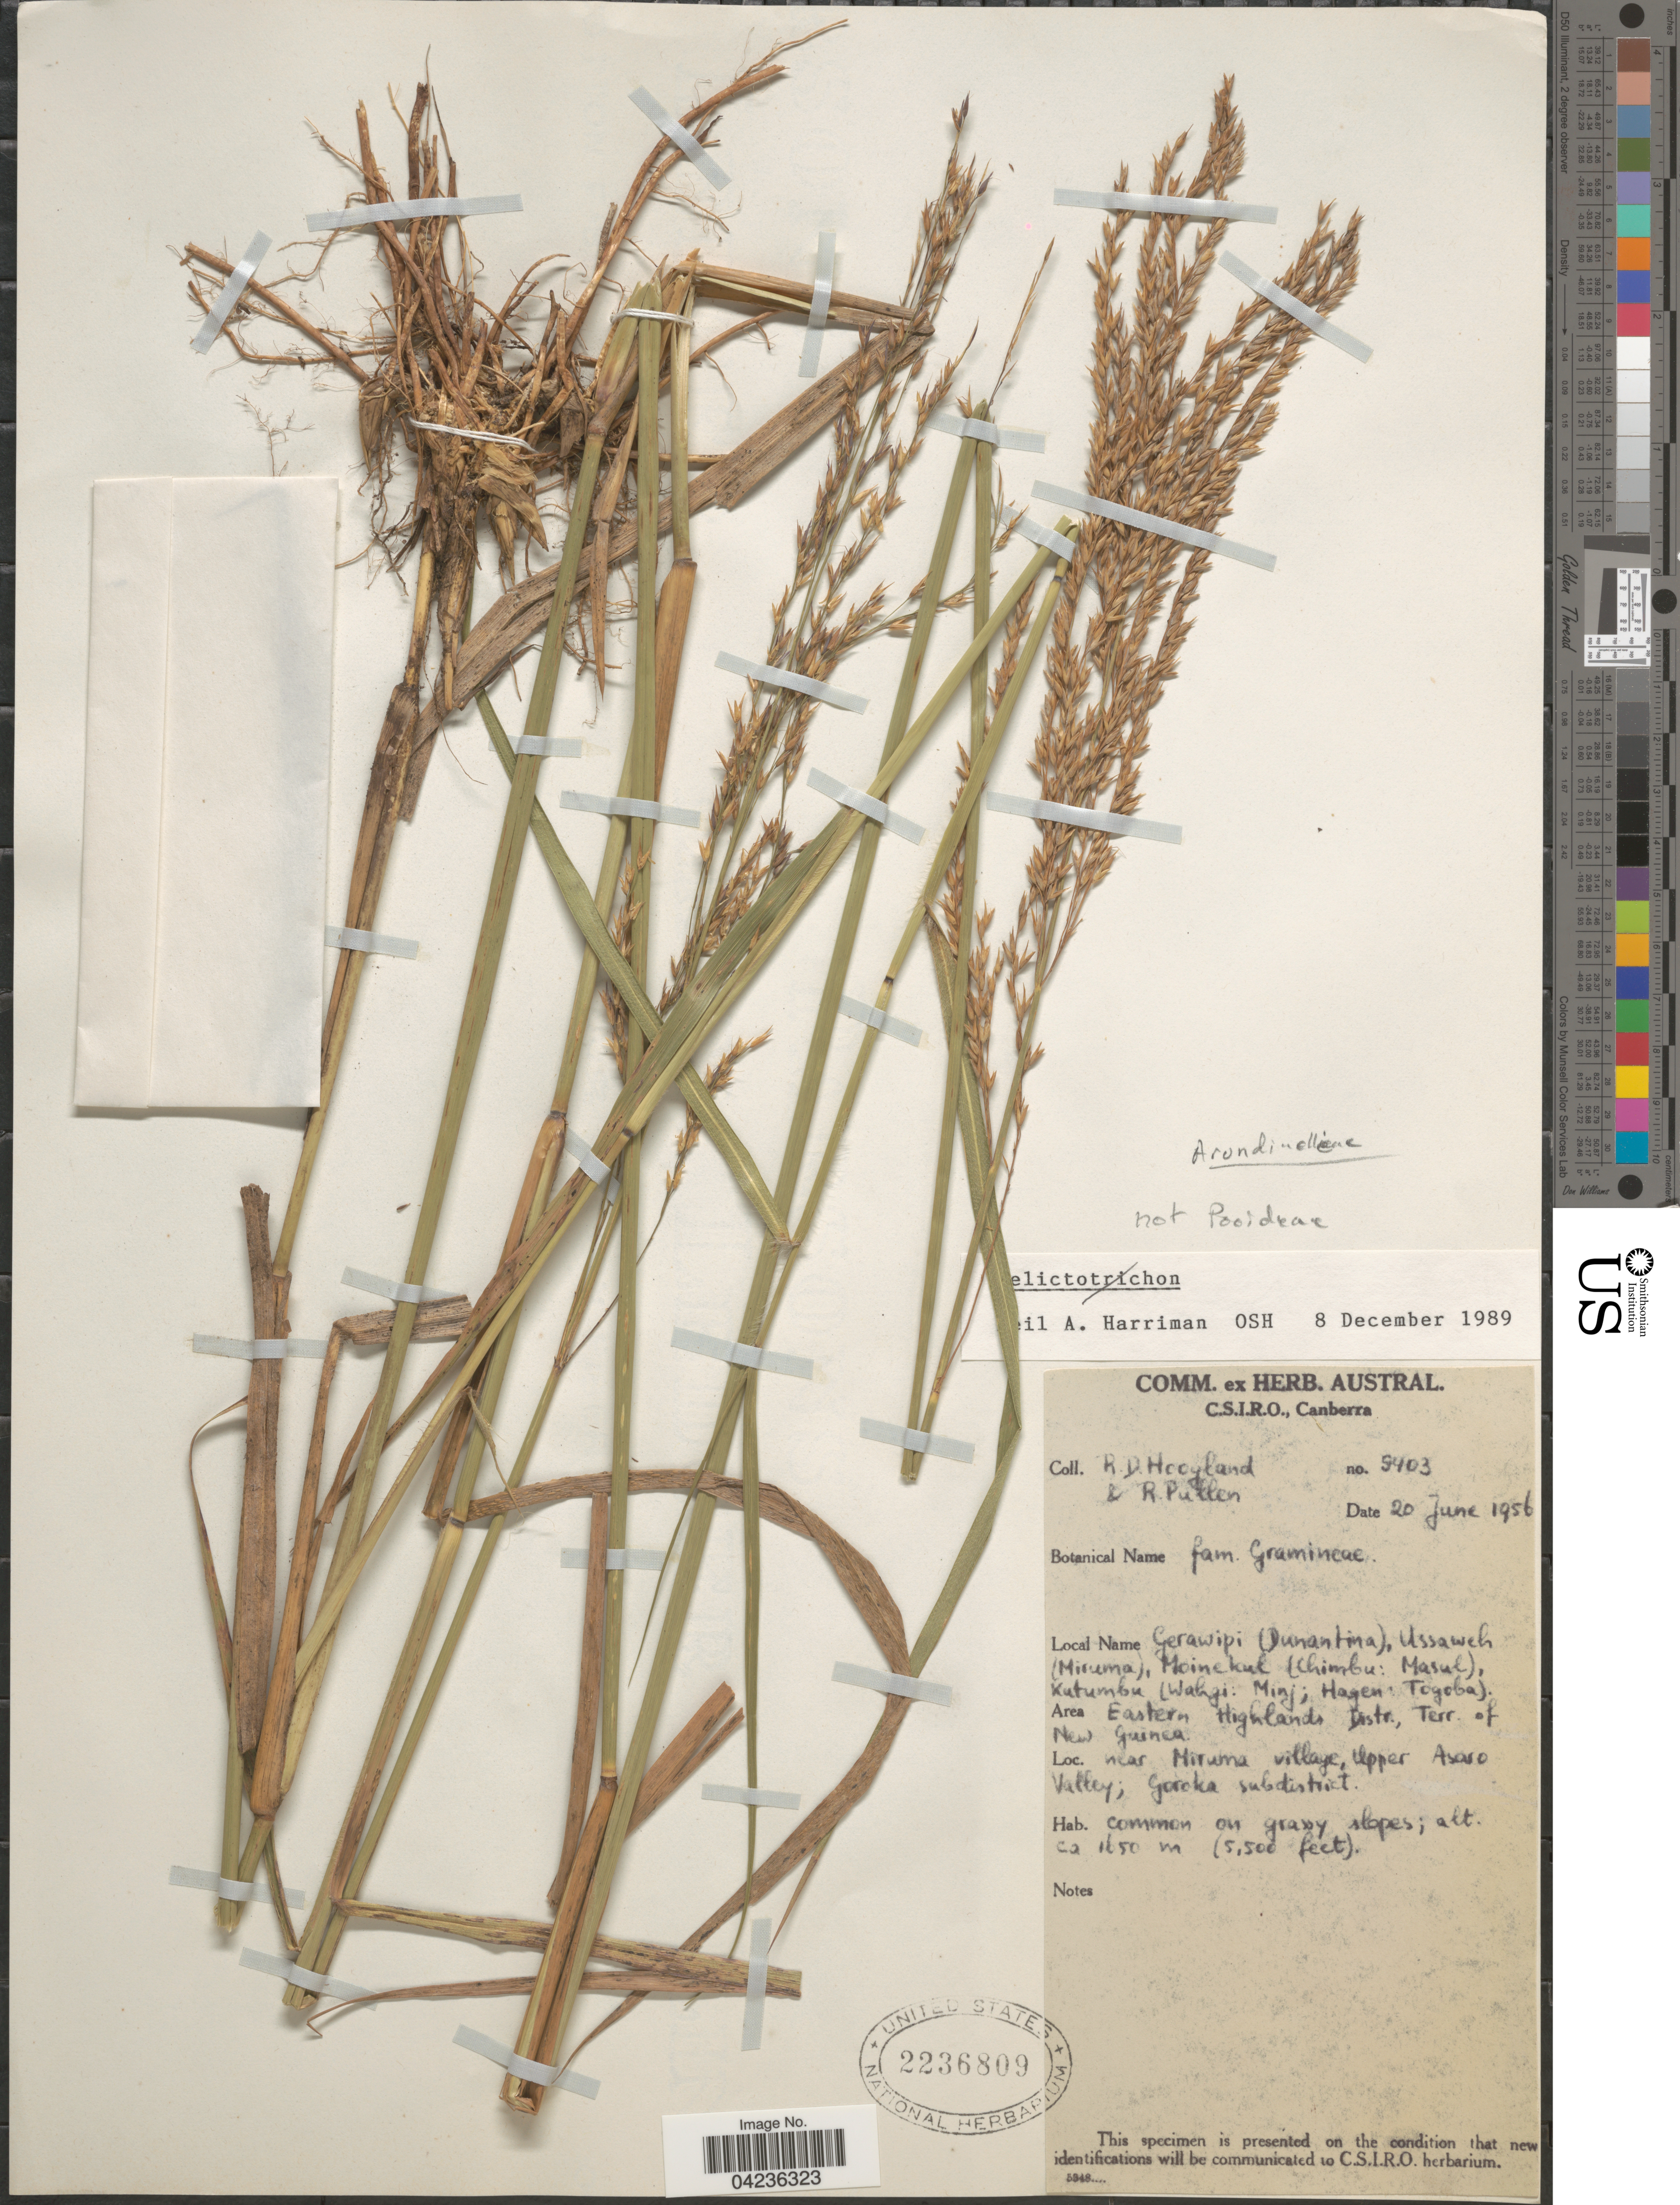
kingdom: Plantae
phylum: Tracheophyta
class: Liliopsida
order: Poales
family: Poaceae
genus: Arundinella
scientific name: Arundinella sp.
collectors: R. D. Hoogland & R. Pullen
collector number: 5403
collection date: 1956-06-20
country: Papua New Guinea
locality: Area Eastern Highlands Distr., Terr. of New Guinea. near Miruma village, Upper Asaro Valley; Goroka subdistrict. Common on grassy slopes.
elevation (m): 1650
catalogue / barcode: US 2236809